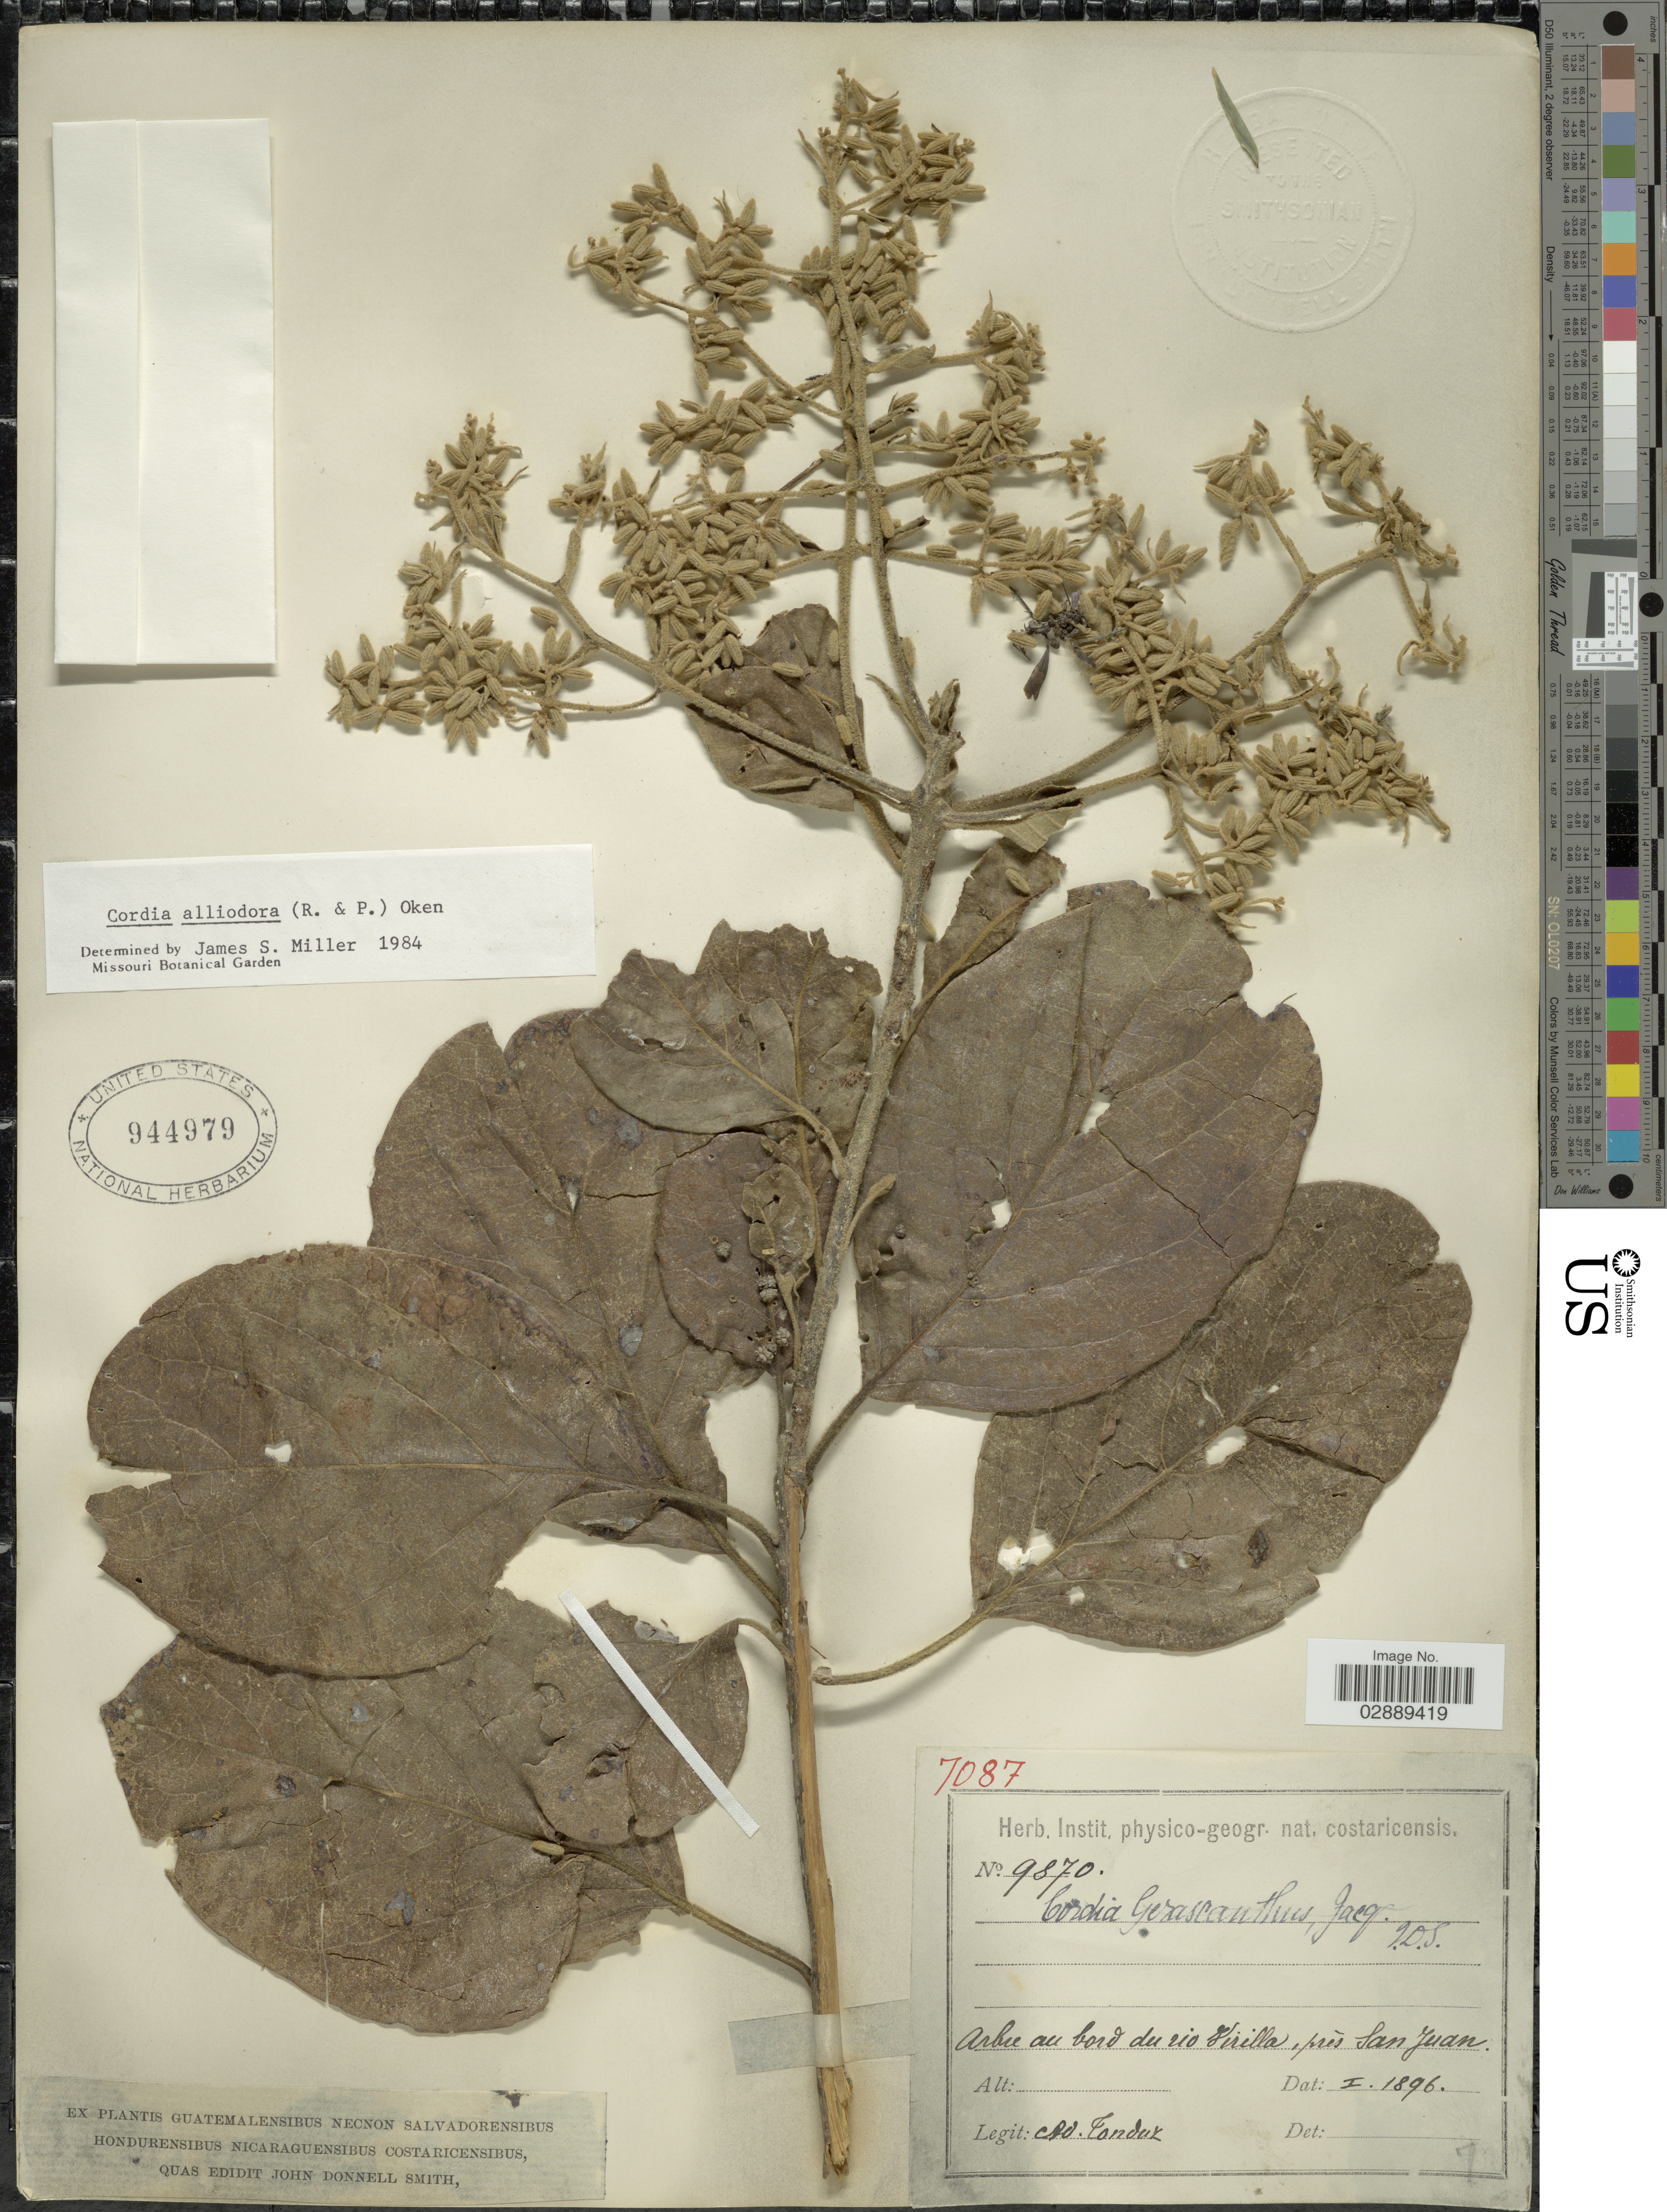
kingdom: Plantae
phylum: Tracheophyta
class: Magnoliopsida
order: Boraginales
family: Cordiaceae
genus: Cordia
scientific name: Cordia alliodora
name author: (Ruiz & Pav.) Oken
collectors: A. Tonduz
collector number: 9870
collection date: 1896-01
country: Costa Rica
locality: Abra au bord du rio Vicilla, prés San Juan.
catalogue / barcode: US 944979